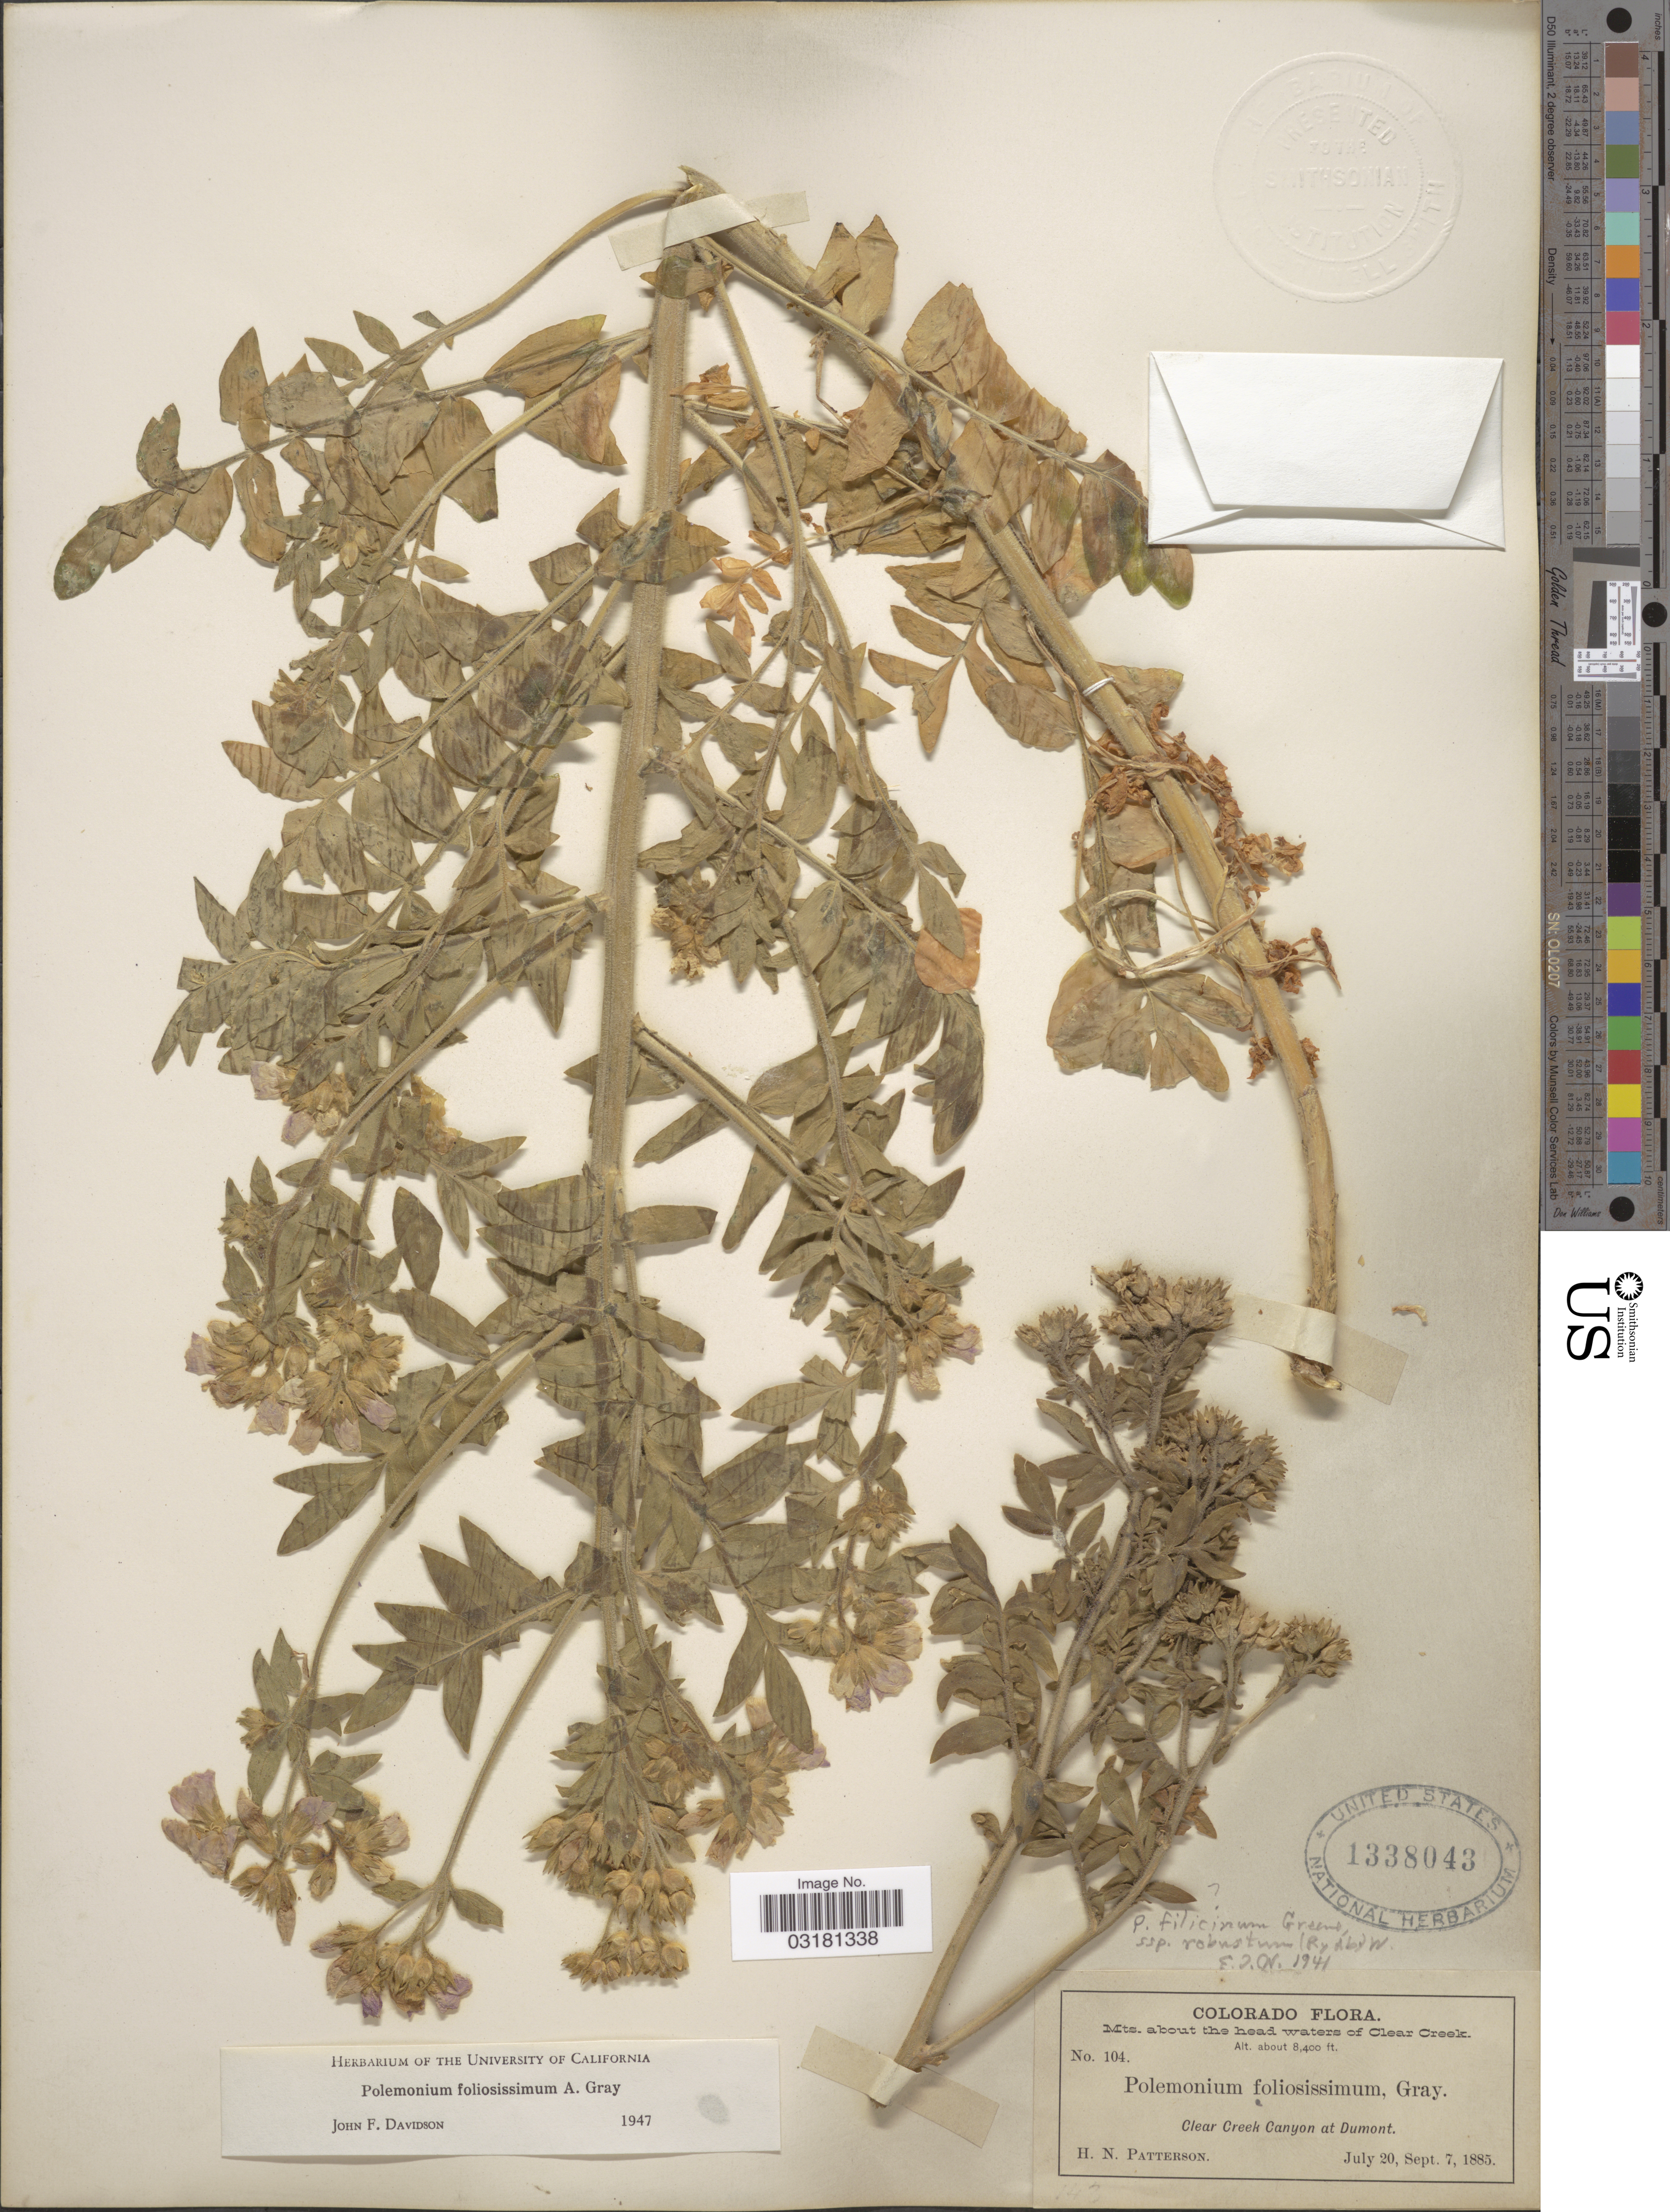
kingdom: Plantae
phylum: Tracheophyta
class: Magnoliopsida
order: Ericales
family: Polemoniaceae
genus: Polemonium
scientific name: Polemonium foliosissimum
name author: A. Gray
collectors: H. N. Patterson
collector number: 104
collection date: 1885-07-20/1885-09-07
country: United States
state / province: Colorado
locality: Mts. about the head waters of Clear Creek. Clear Creek Canyon at Dumont.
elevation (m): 2560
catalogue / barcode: US 1338043